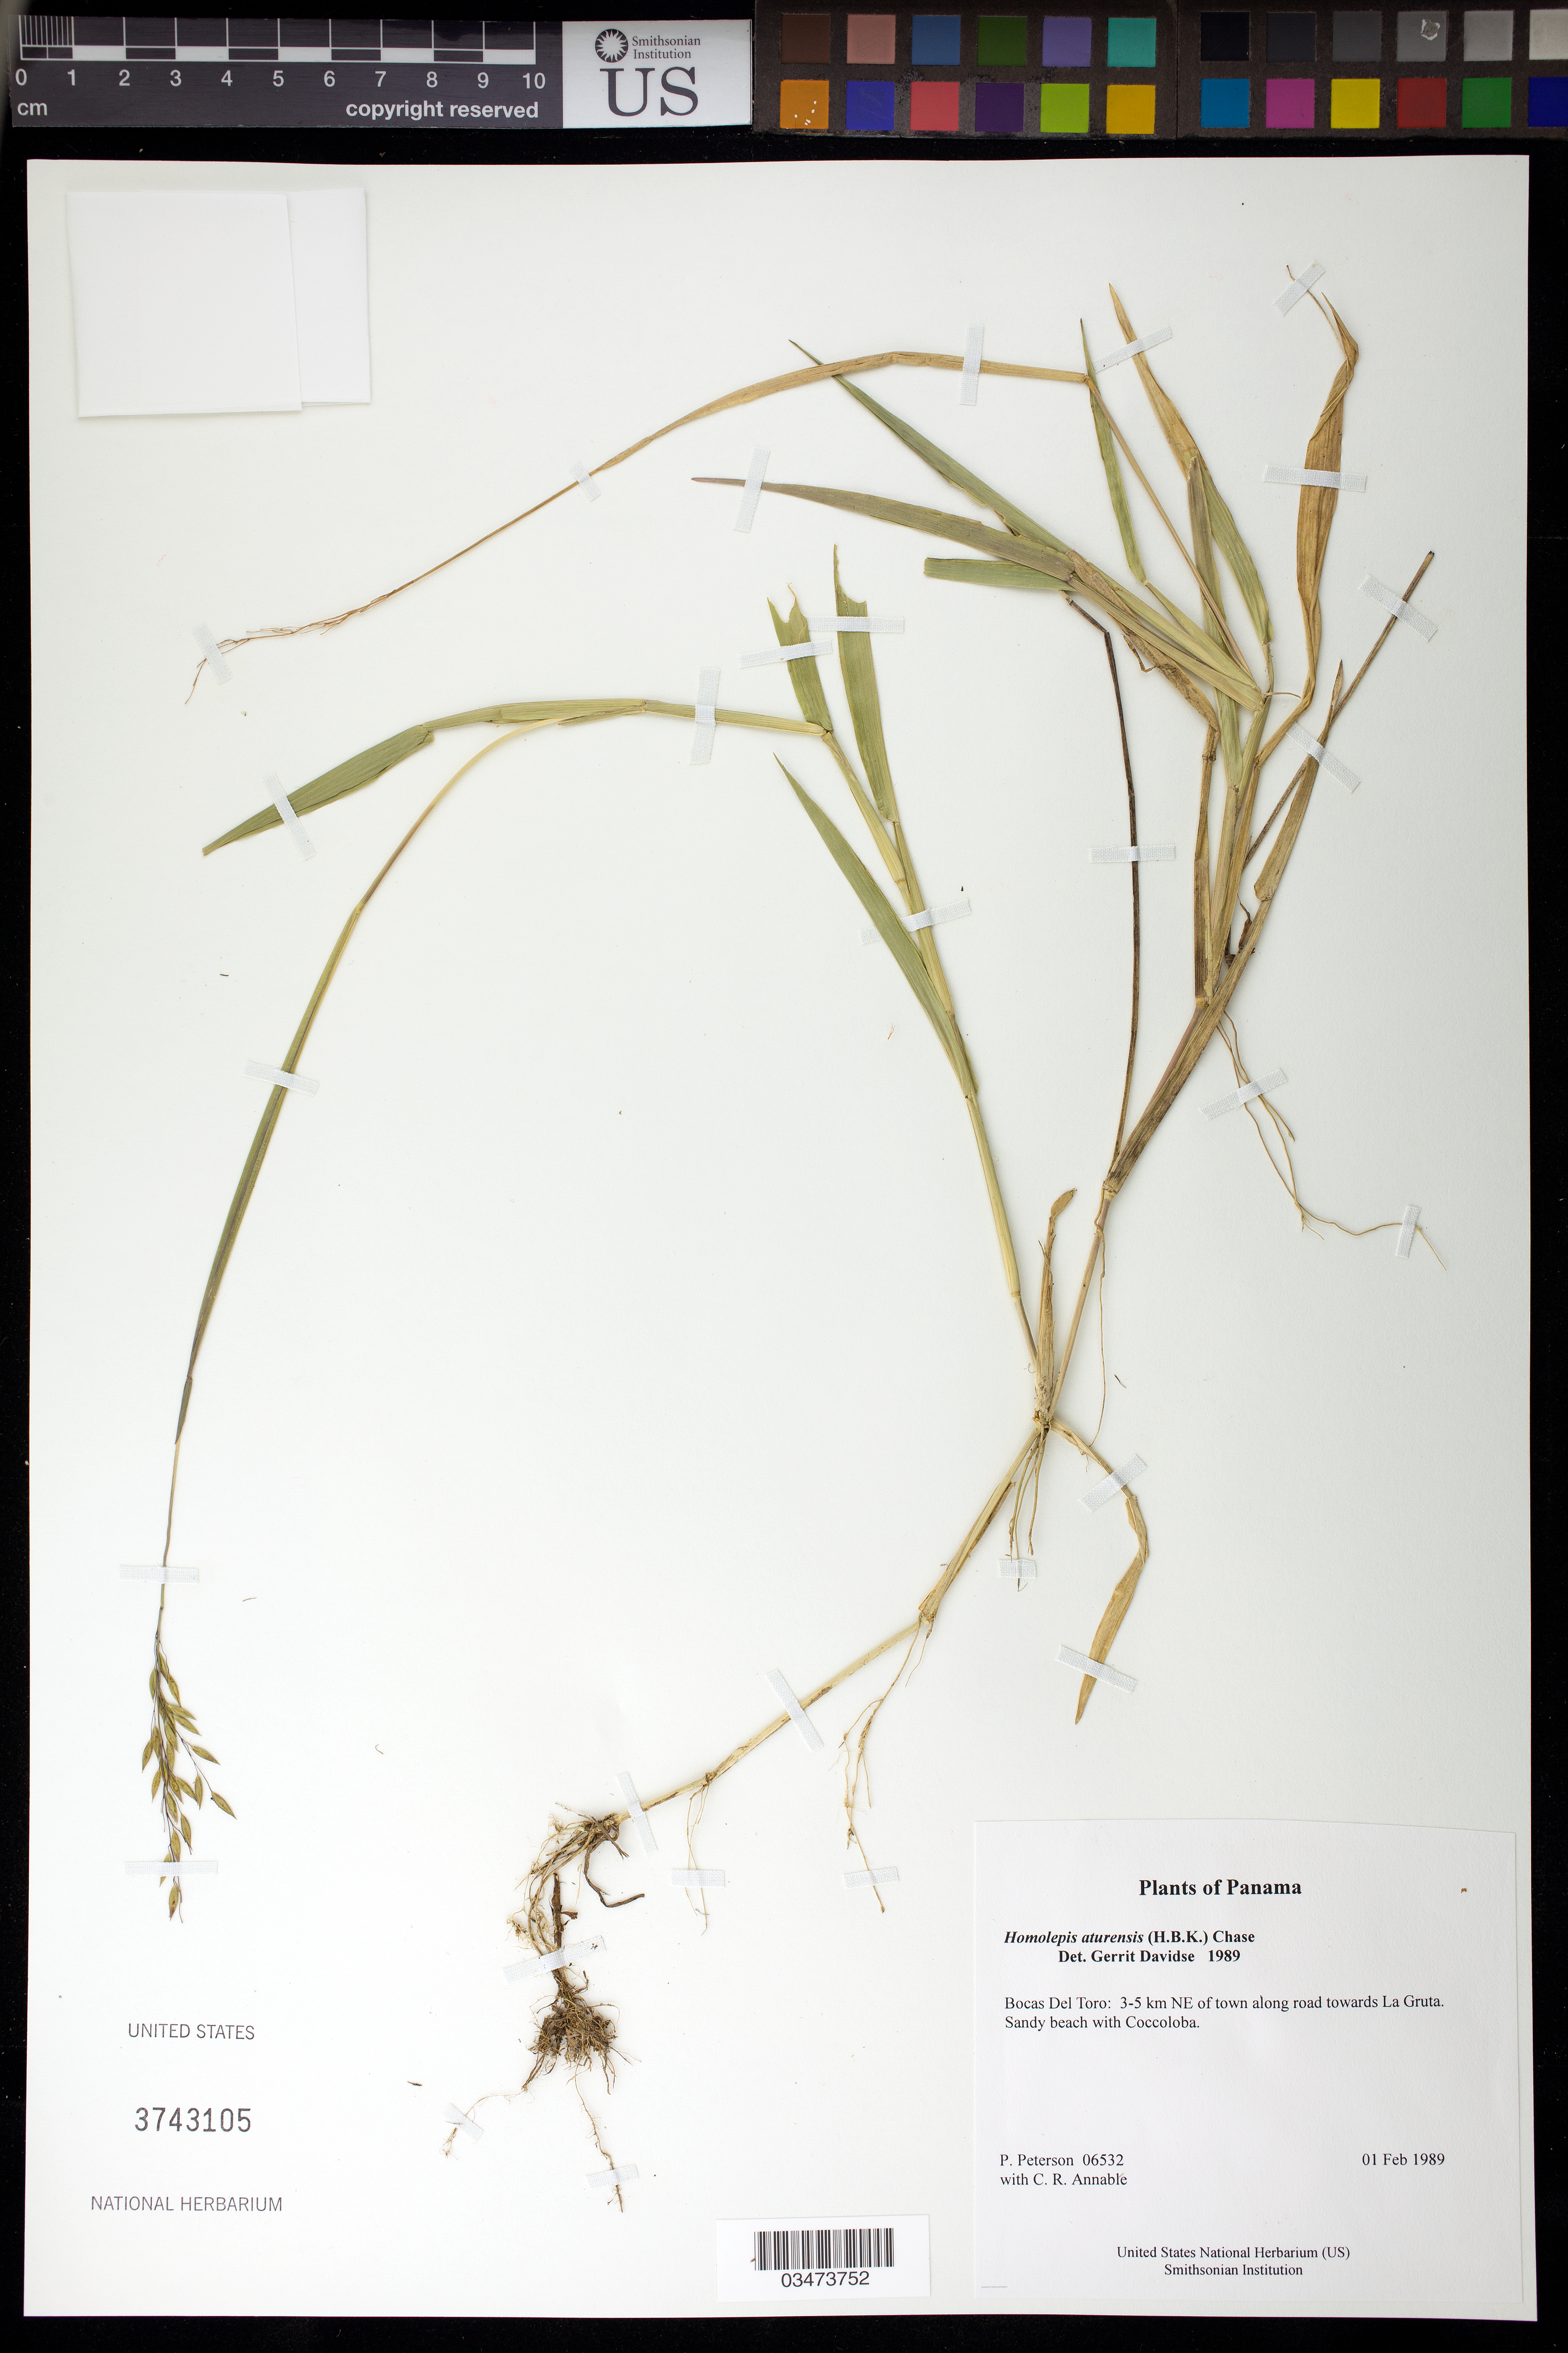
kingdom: Plantae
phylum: Tracheophyta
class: Liliopsida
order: Poales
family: Poaceae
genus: Homolepis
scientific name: Homolepis aturensis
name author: (Kunth) Chase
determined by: Davidse, Gerrit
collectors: P. M. Peterson & C. R. Annable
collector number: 06532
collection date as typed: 01 Feb 1989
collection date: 1989-02-01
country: Panama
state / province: Bocas del Toro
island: Colón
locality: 3-5 km NE of town along road towards La Gruta.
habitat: Sandy beach with Coccoloba.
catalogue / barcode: US 3743105